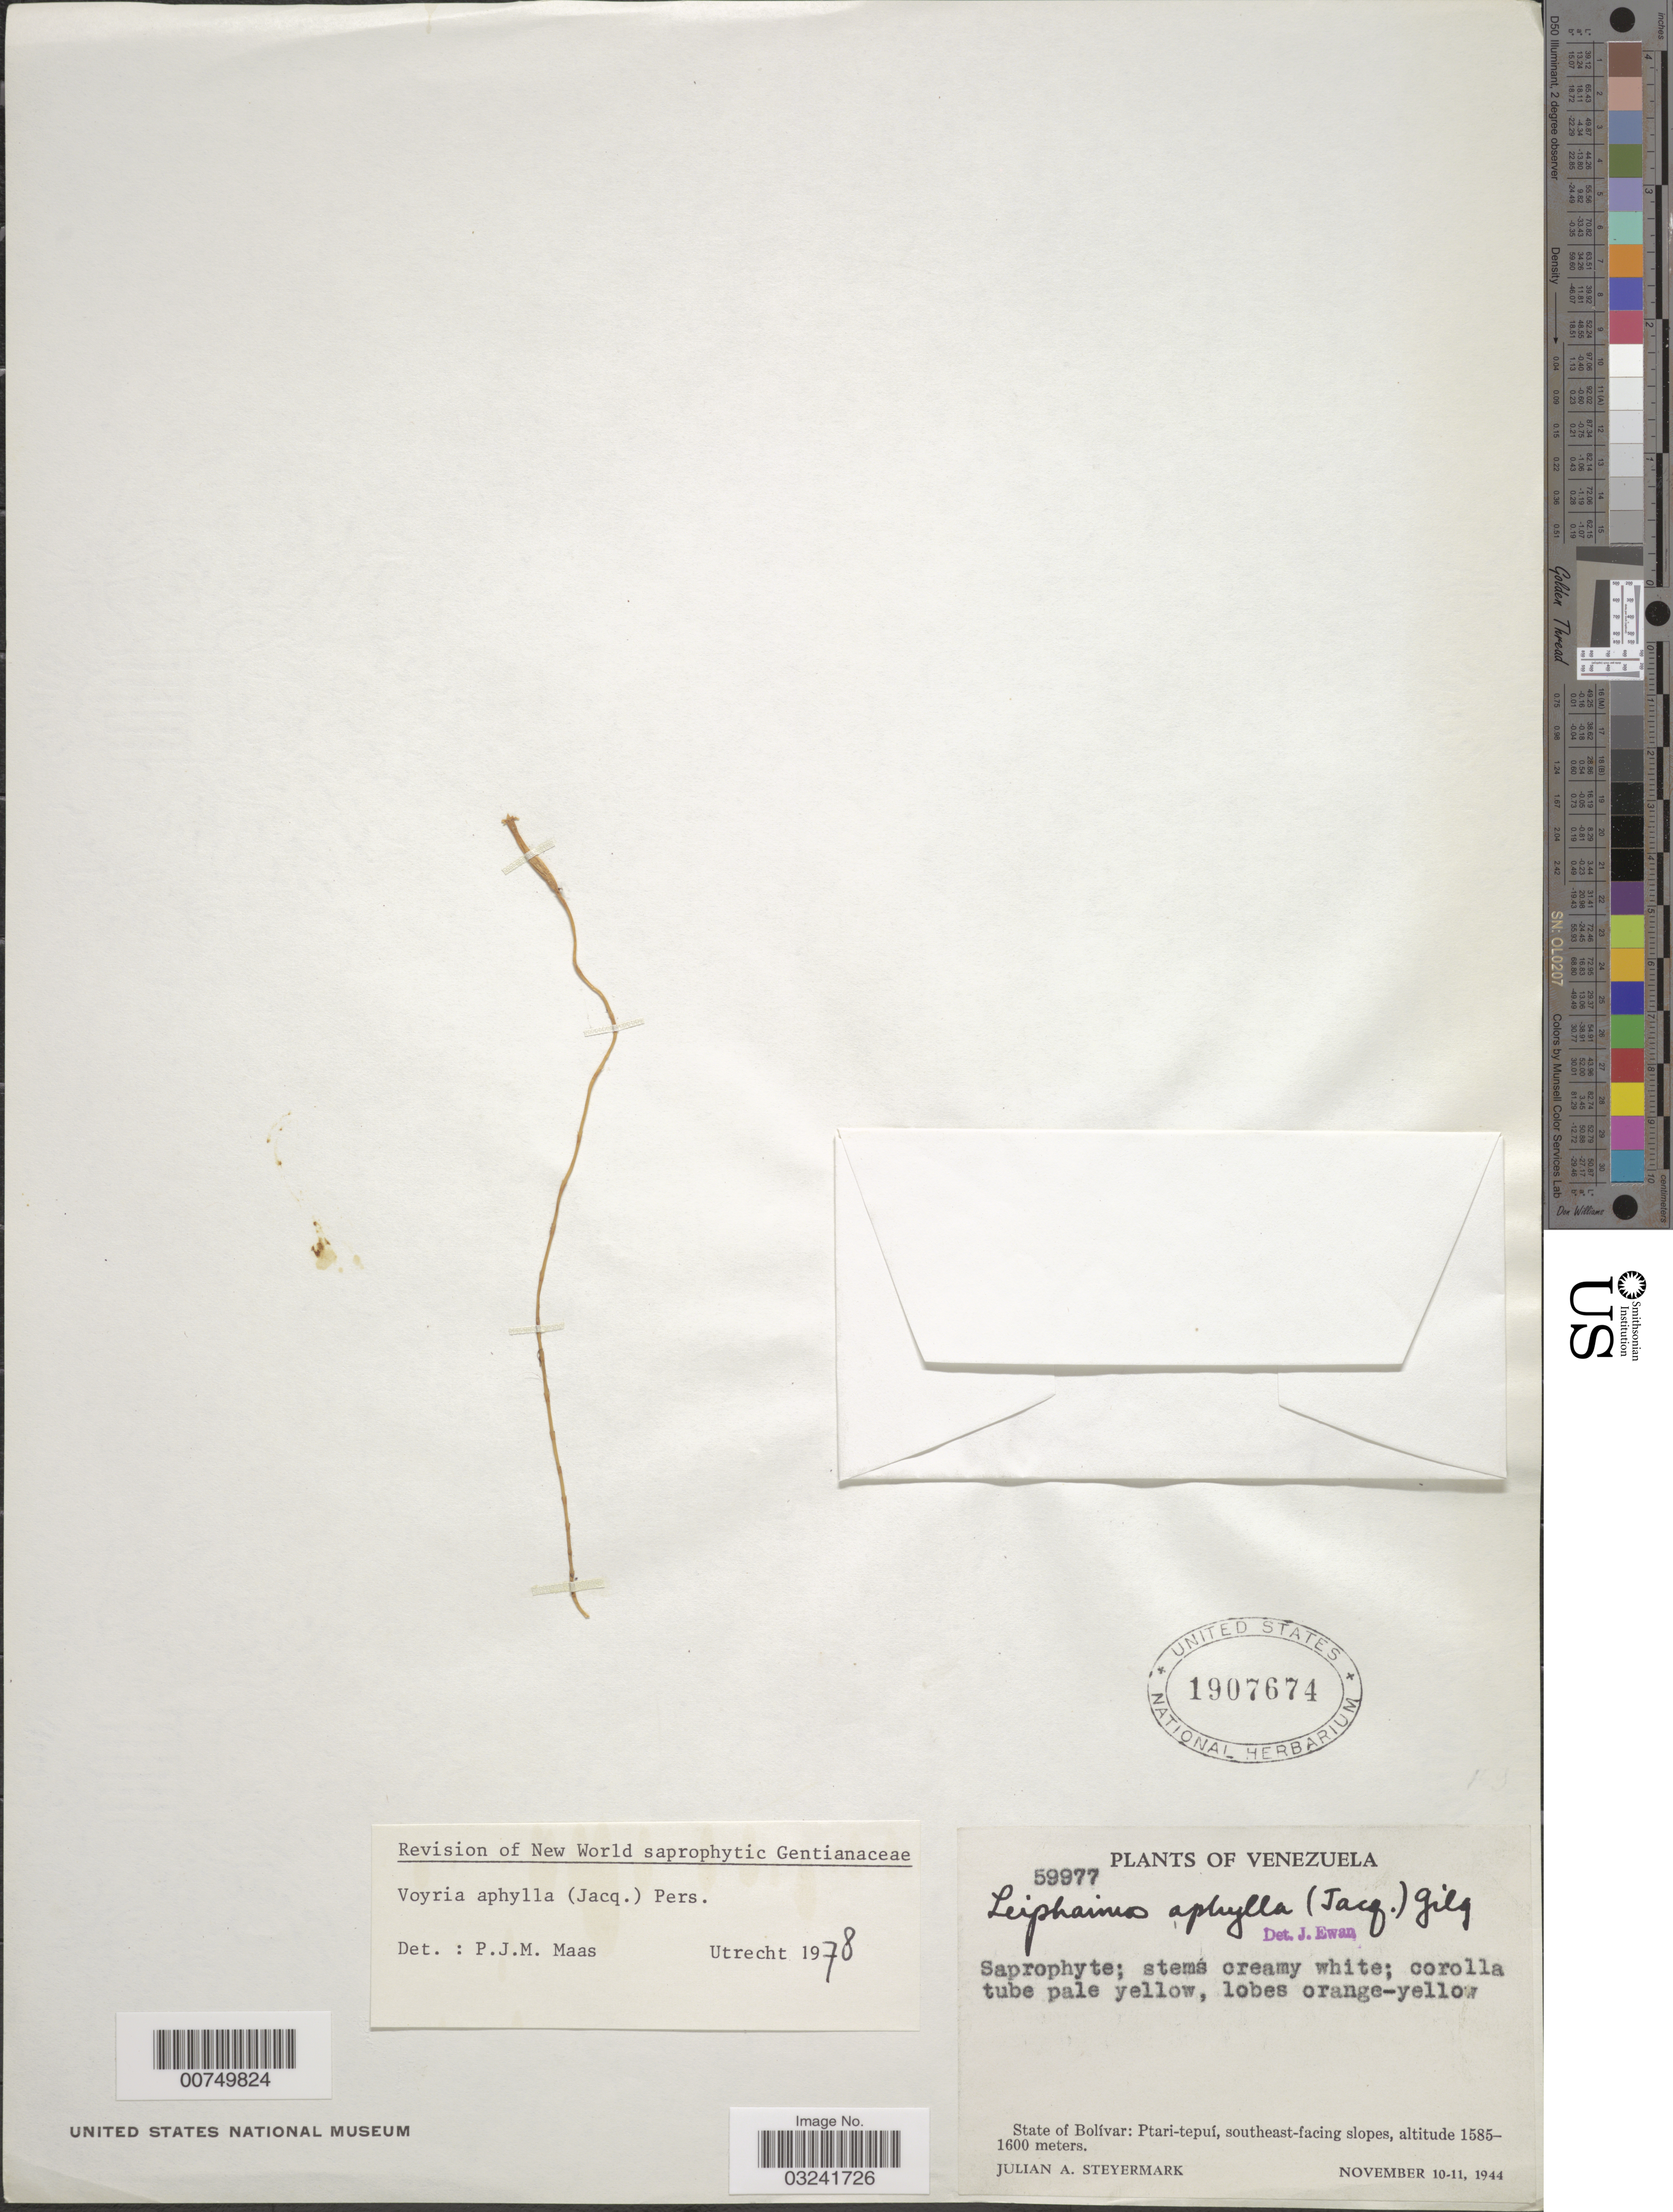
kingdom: Plantae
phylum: Tracheophyta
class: Magnoliopsida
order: Gentianales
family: Gentianaceae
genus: Voyria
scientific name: Voyria aphylla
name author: (Jacq.) Pers.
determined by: Maas, Paul J. M.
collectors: J. Steyermark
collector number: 59977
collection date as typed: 10-Nov-44 to 11-Nov-44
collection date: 1944-11-10/1944-11-11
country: Venezuela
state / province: Bolívar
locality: Ptari-tepuí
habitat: Southeast-facing slopes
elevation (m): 1585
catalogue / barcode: US 1907674